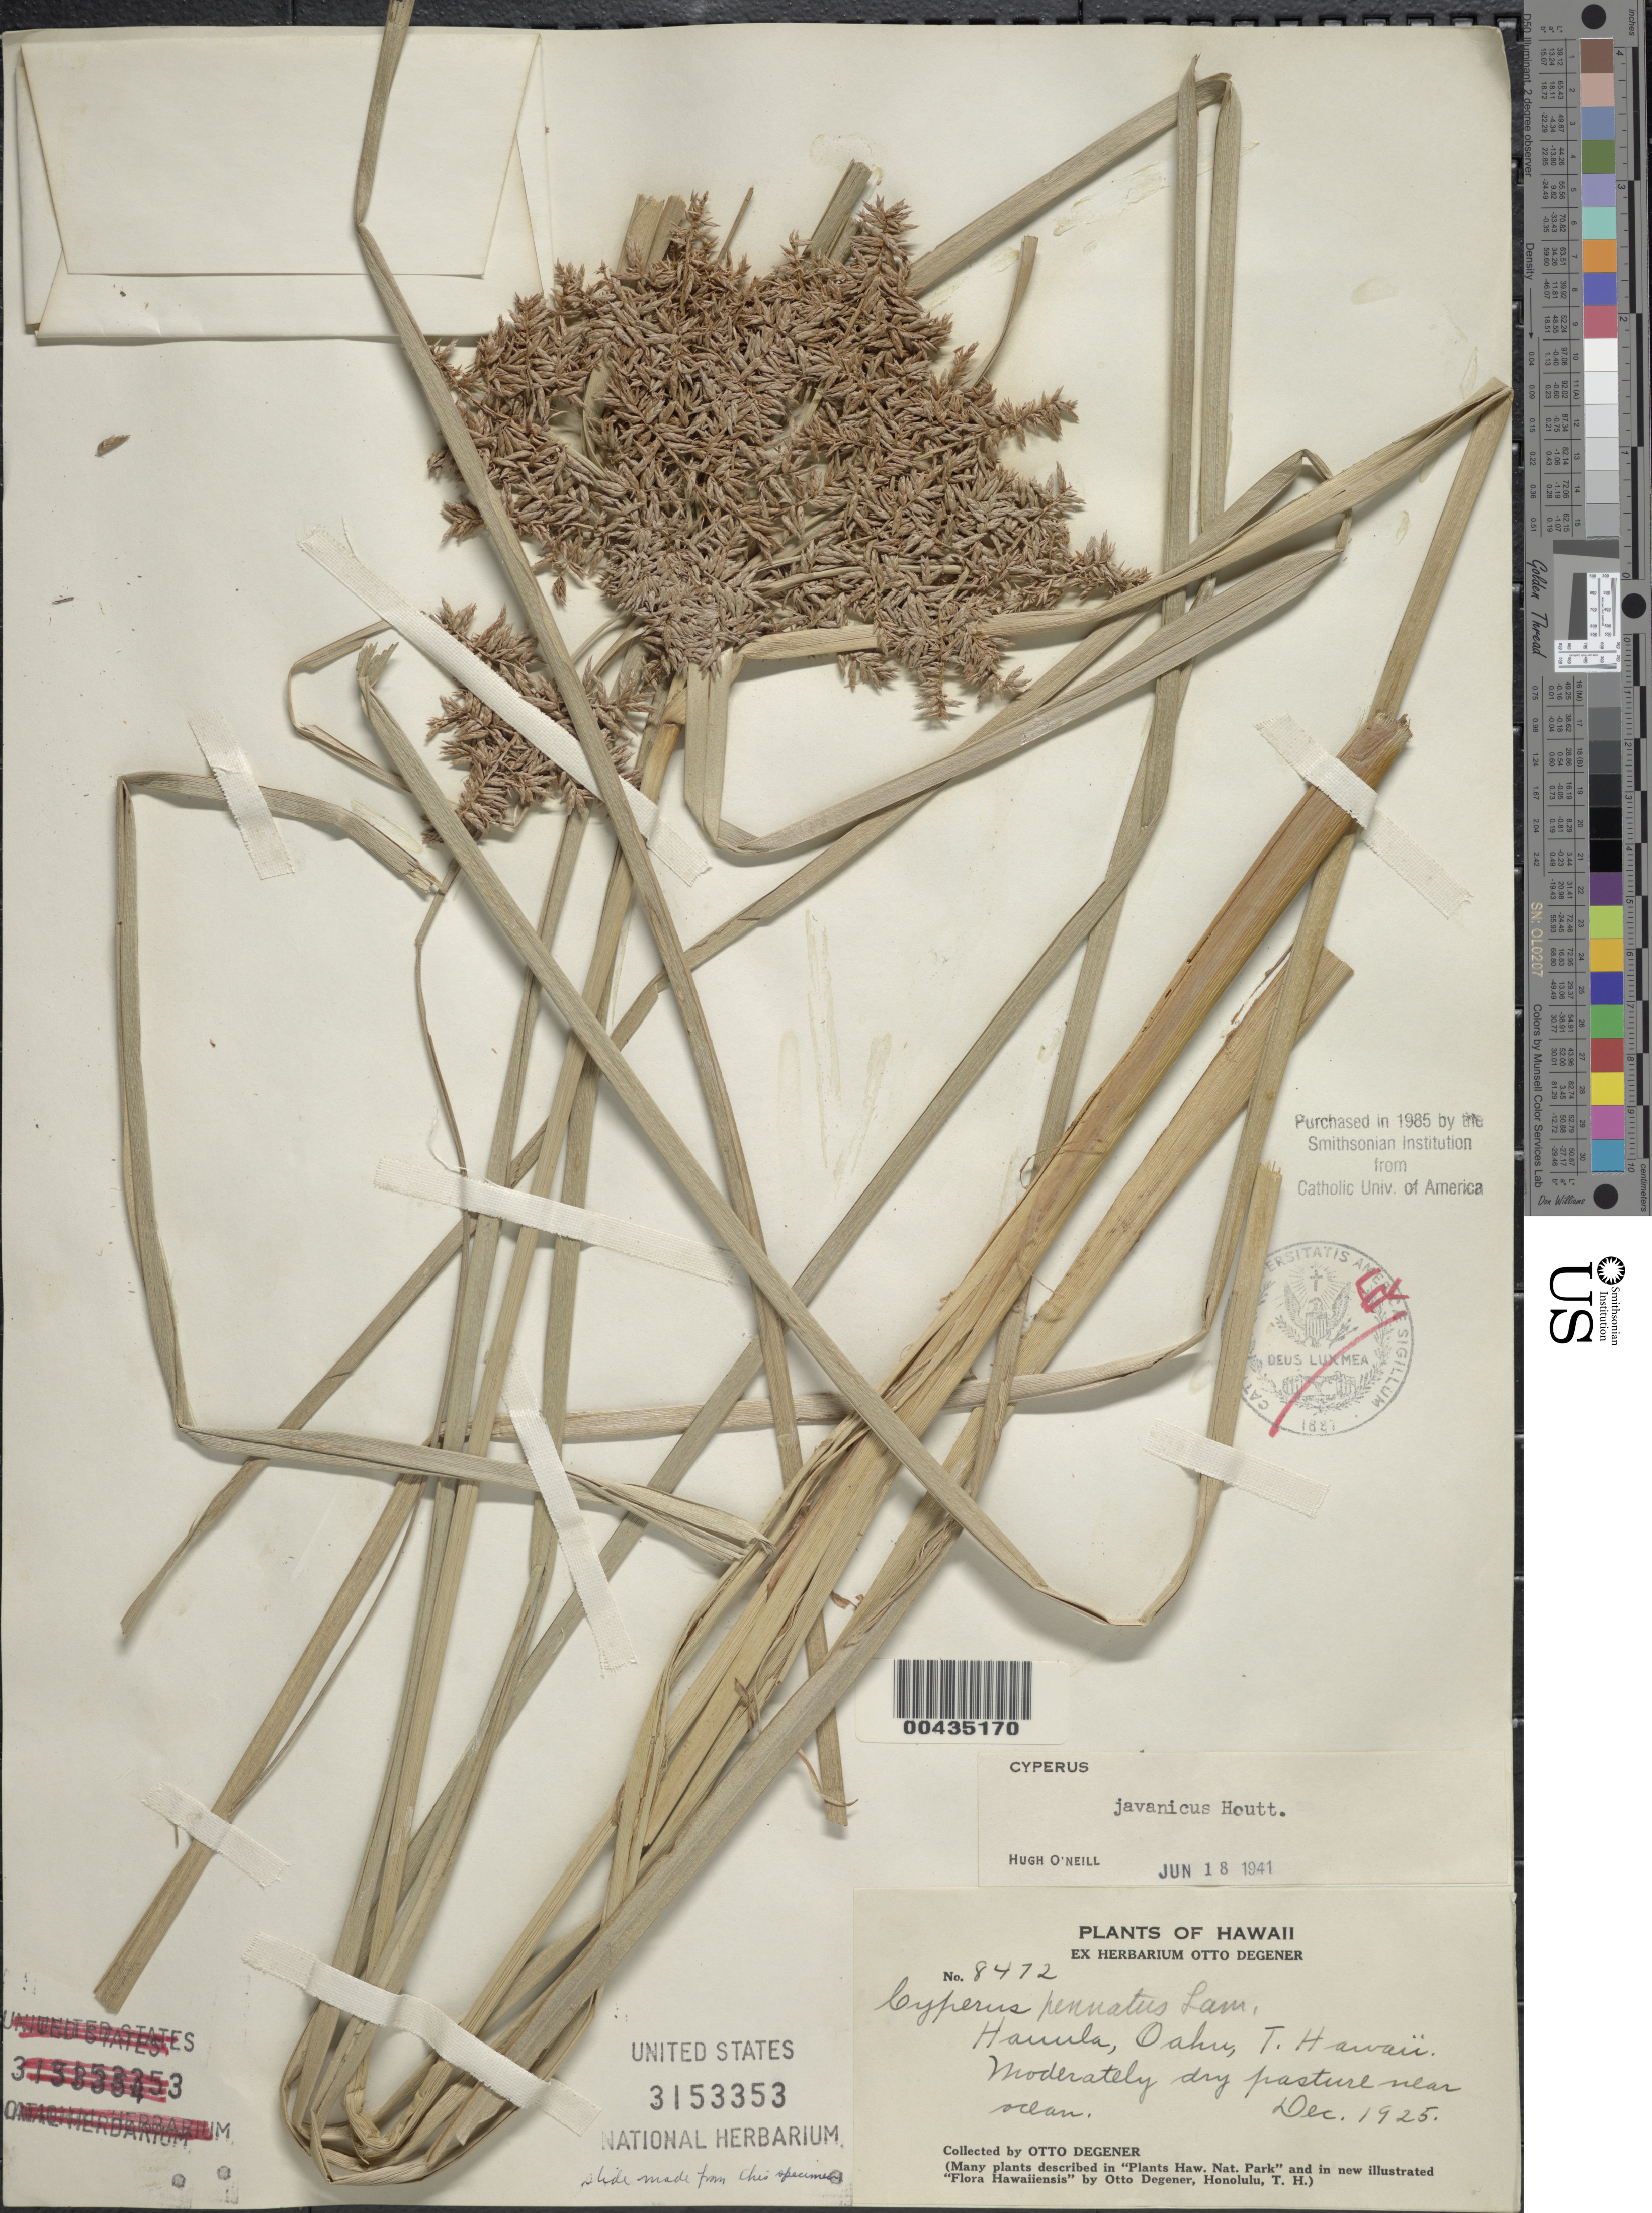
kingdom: Plantae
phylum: Tracheophyta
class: Liliopsida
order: Poales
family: Cyperaceae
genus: Cyperus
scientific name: Cyperus javanicus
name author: Houtt.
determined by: O'Neill, Hugh T.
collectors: O. Degener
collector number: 8472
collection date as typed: Dec 1925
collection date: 1925-12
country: United States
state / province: Hawaii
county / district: Honolulu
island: Oahu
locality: Hauula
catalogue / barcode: US 3153353